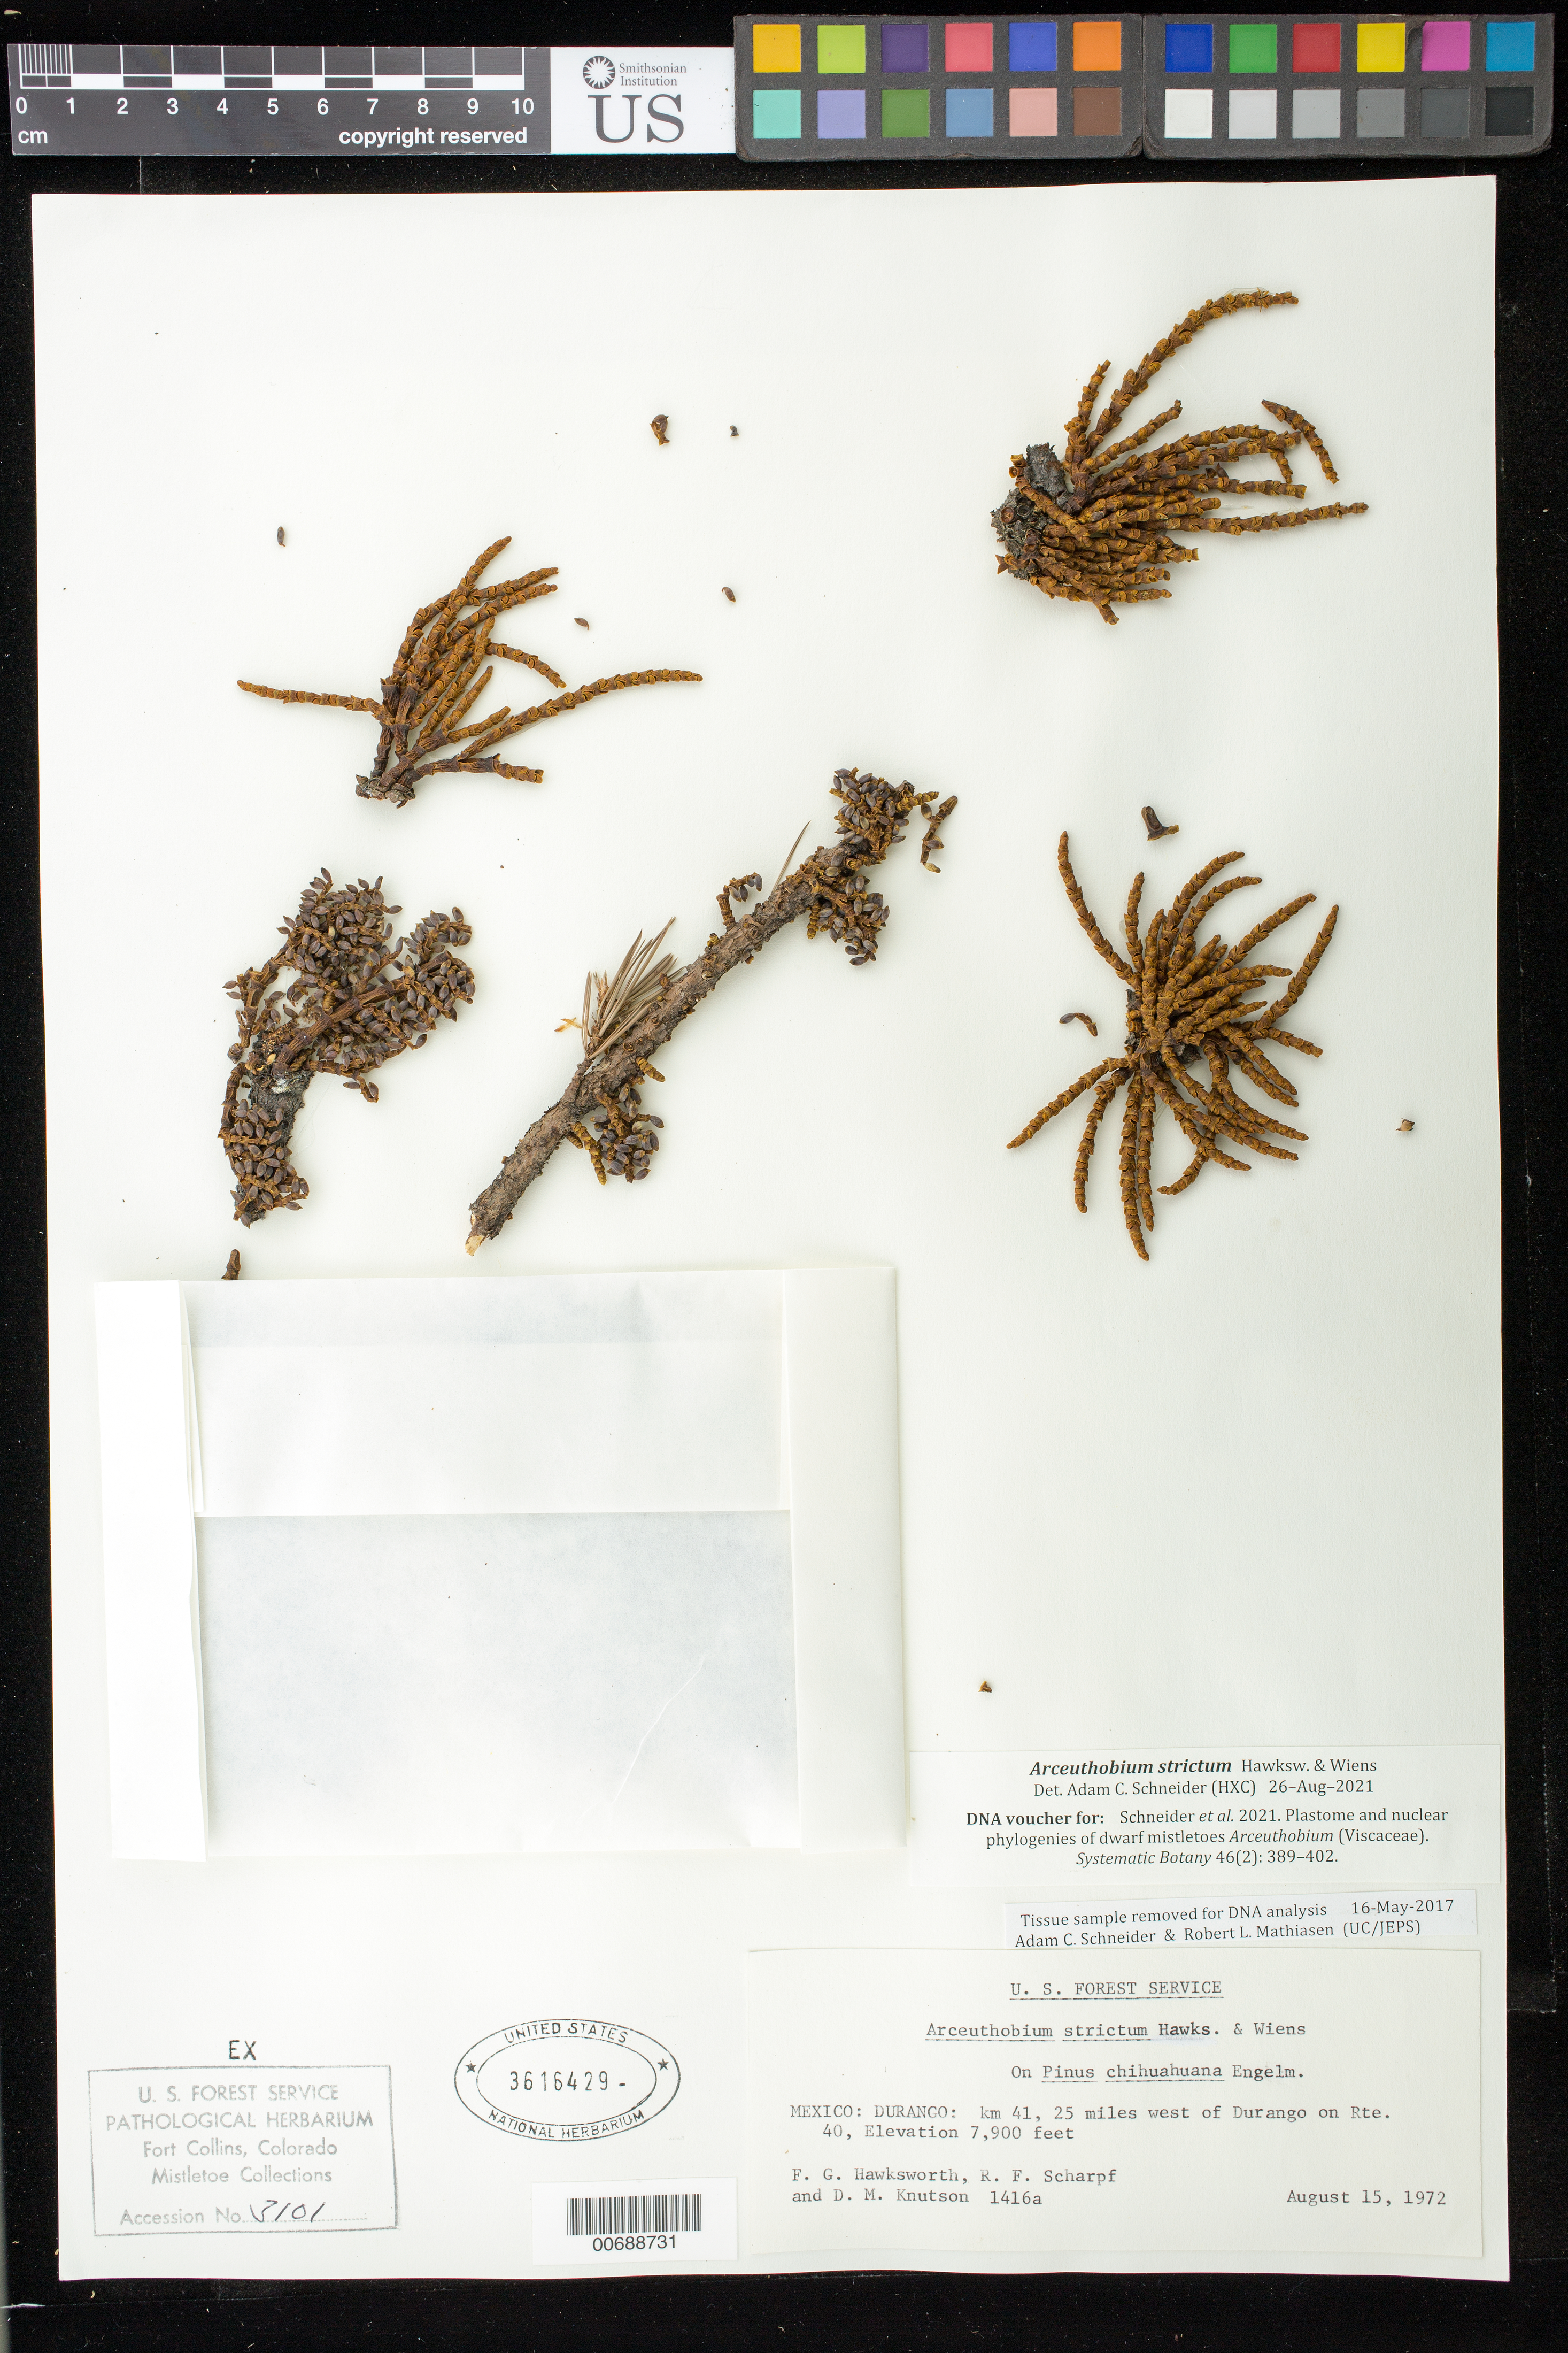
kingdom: Plantae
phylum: Tracheophyta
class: Pinopsida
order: Pinales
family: Pinaceae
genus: Pinus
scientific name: Pinus chihuahuana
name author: Engelm.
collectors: F. G. Hawksworth, R. F. Scharpf & D. M. Knutson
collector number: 1416A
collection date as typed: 15 Aug 1972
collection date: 1972-08-15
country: Mexico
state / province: Durango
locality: KM-49, 30 mi W of Durango on Rt 40.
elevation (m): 2408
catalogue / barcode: US 3616429